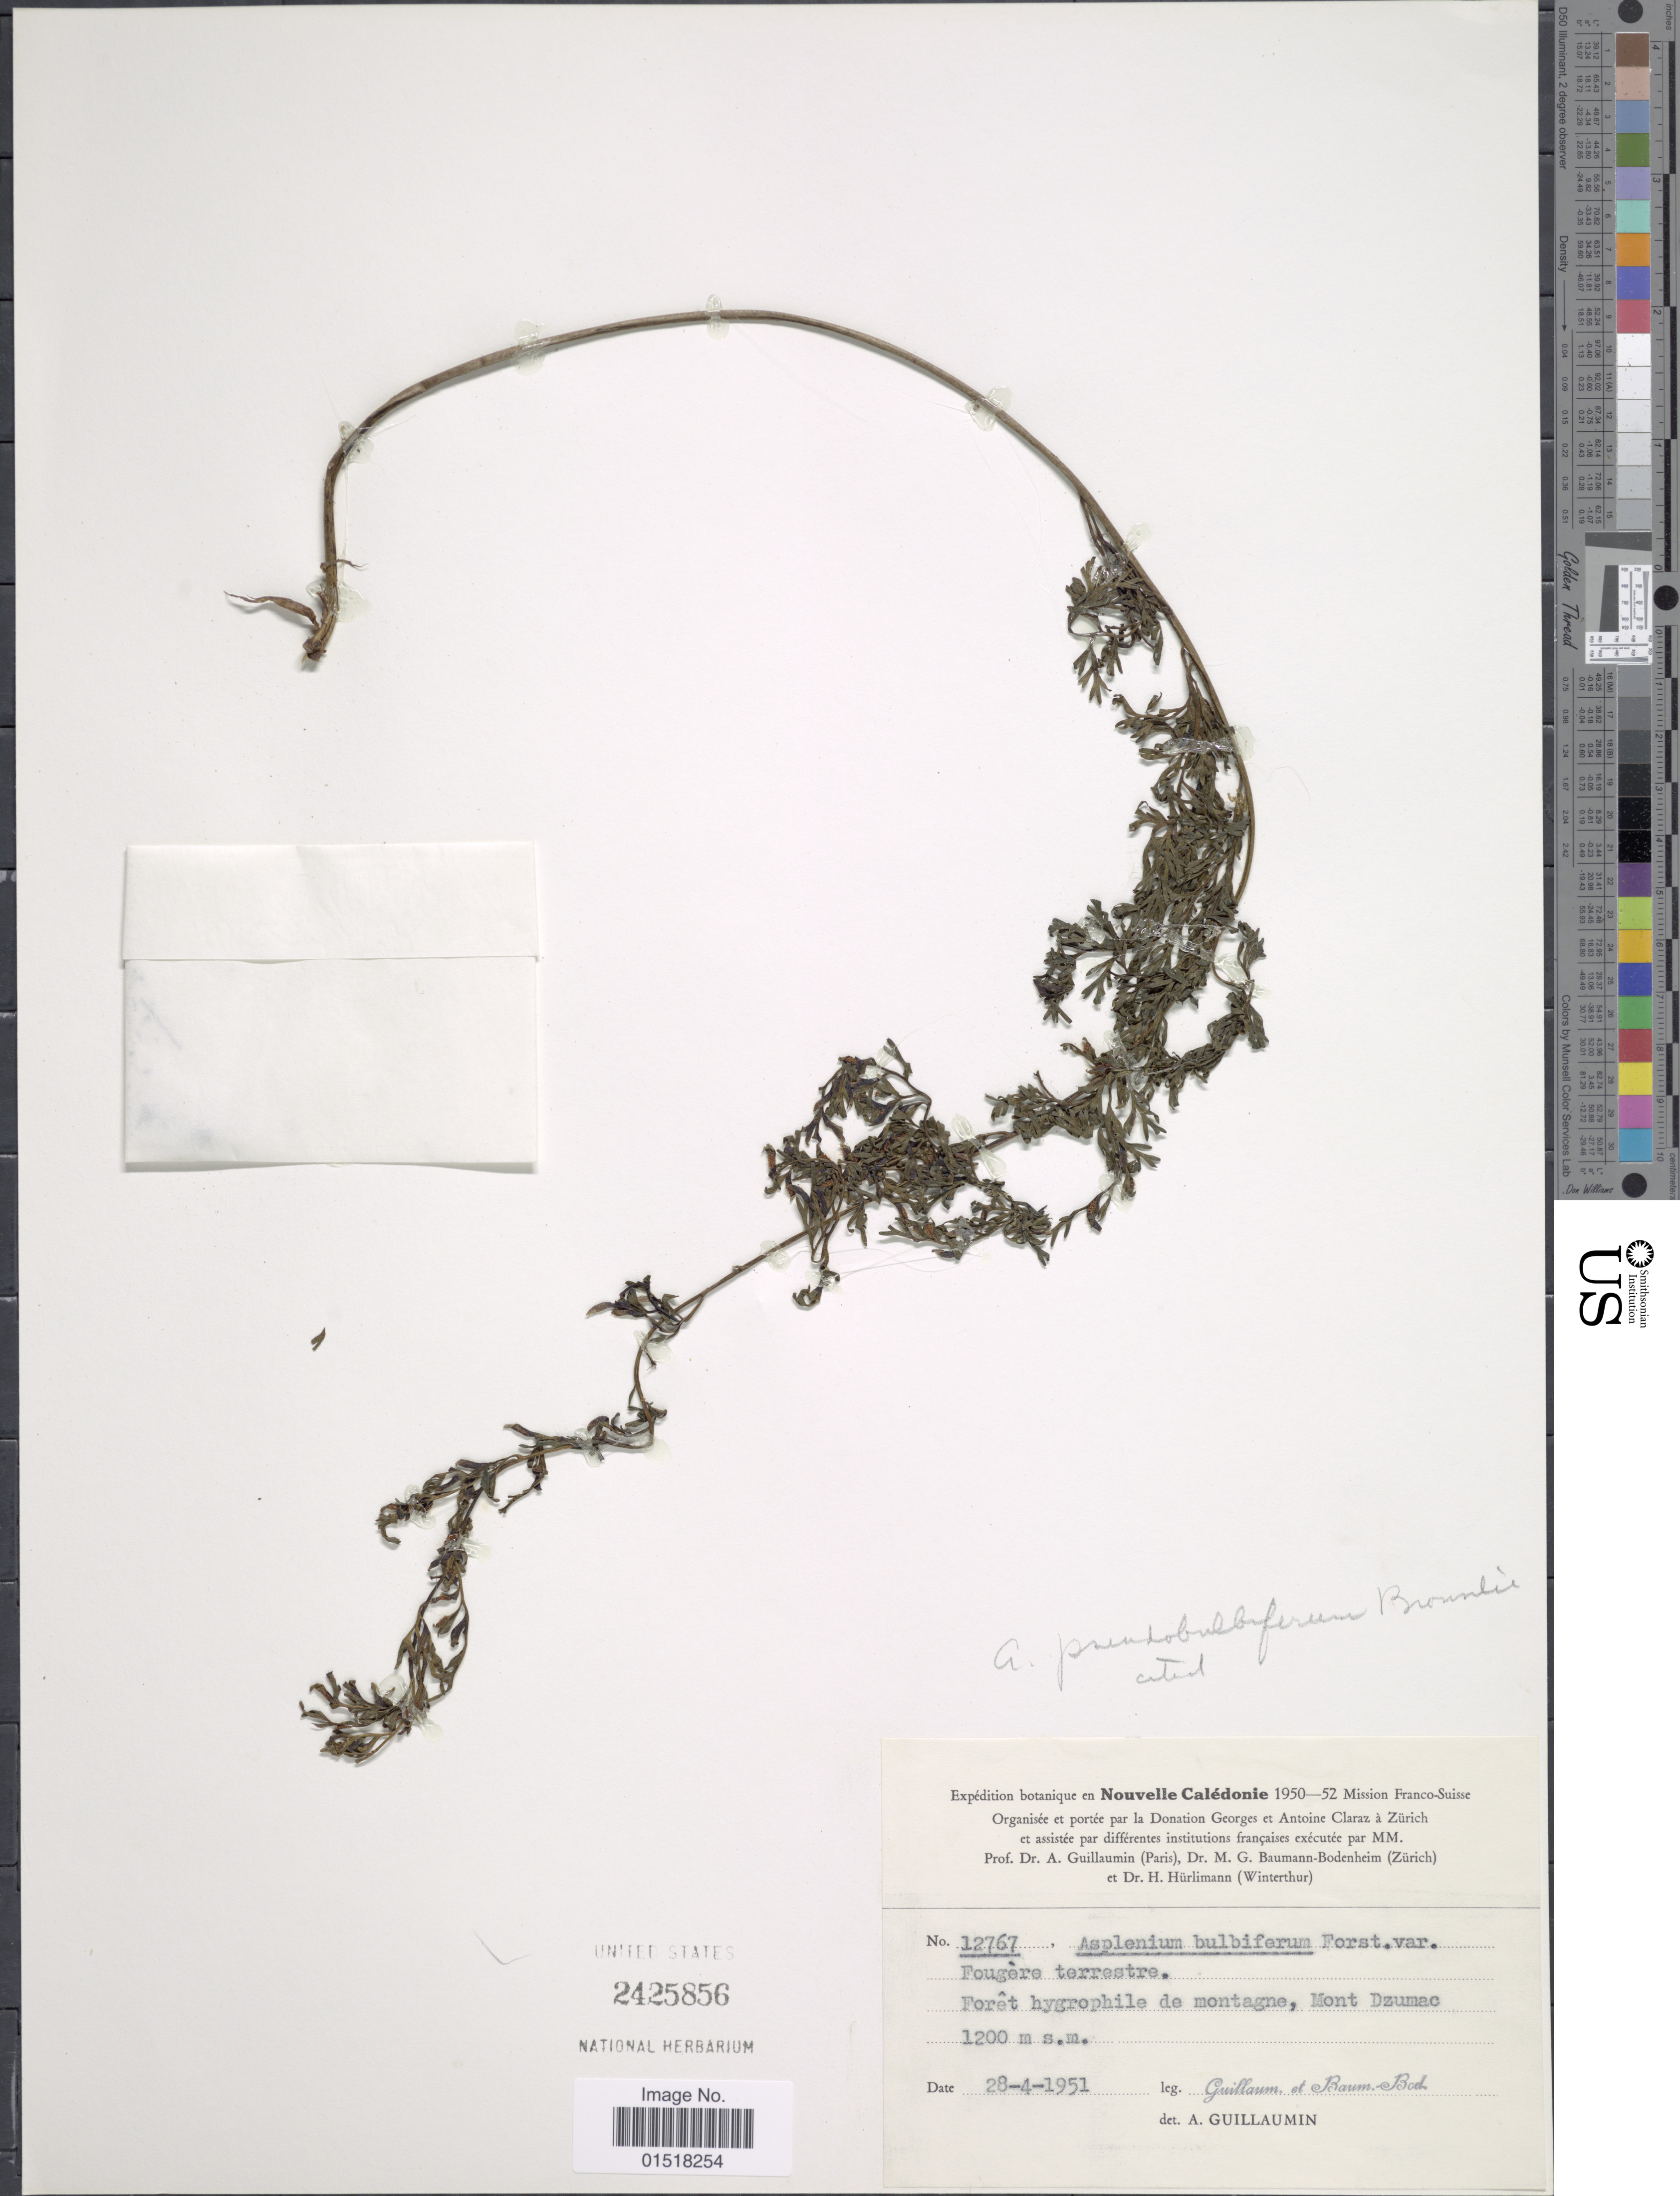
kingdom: Plantae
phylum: Tracheophyta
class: Polypodiopsida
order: Polypodiales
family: Aspleniaceae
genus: Asplenium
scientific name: Asplenium pseudobulbiferum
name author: Brownlie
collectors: A. Guillaumin & M. G. Baumann-Bodenheim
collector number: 12767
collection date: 1951-04-28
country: New Caledonia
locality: Forêt hygrophile de montagne, Mont Dzumac.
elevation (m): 1200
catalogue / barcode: US 2425856